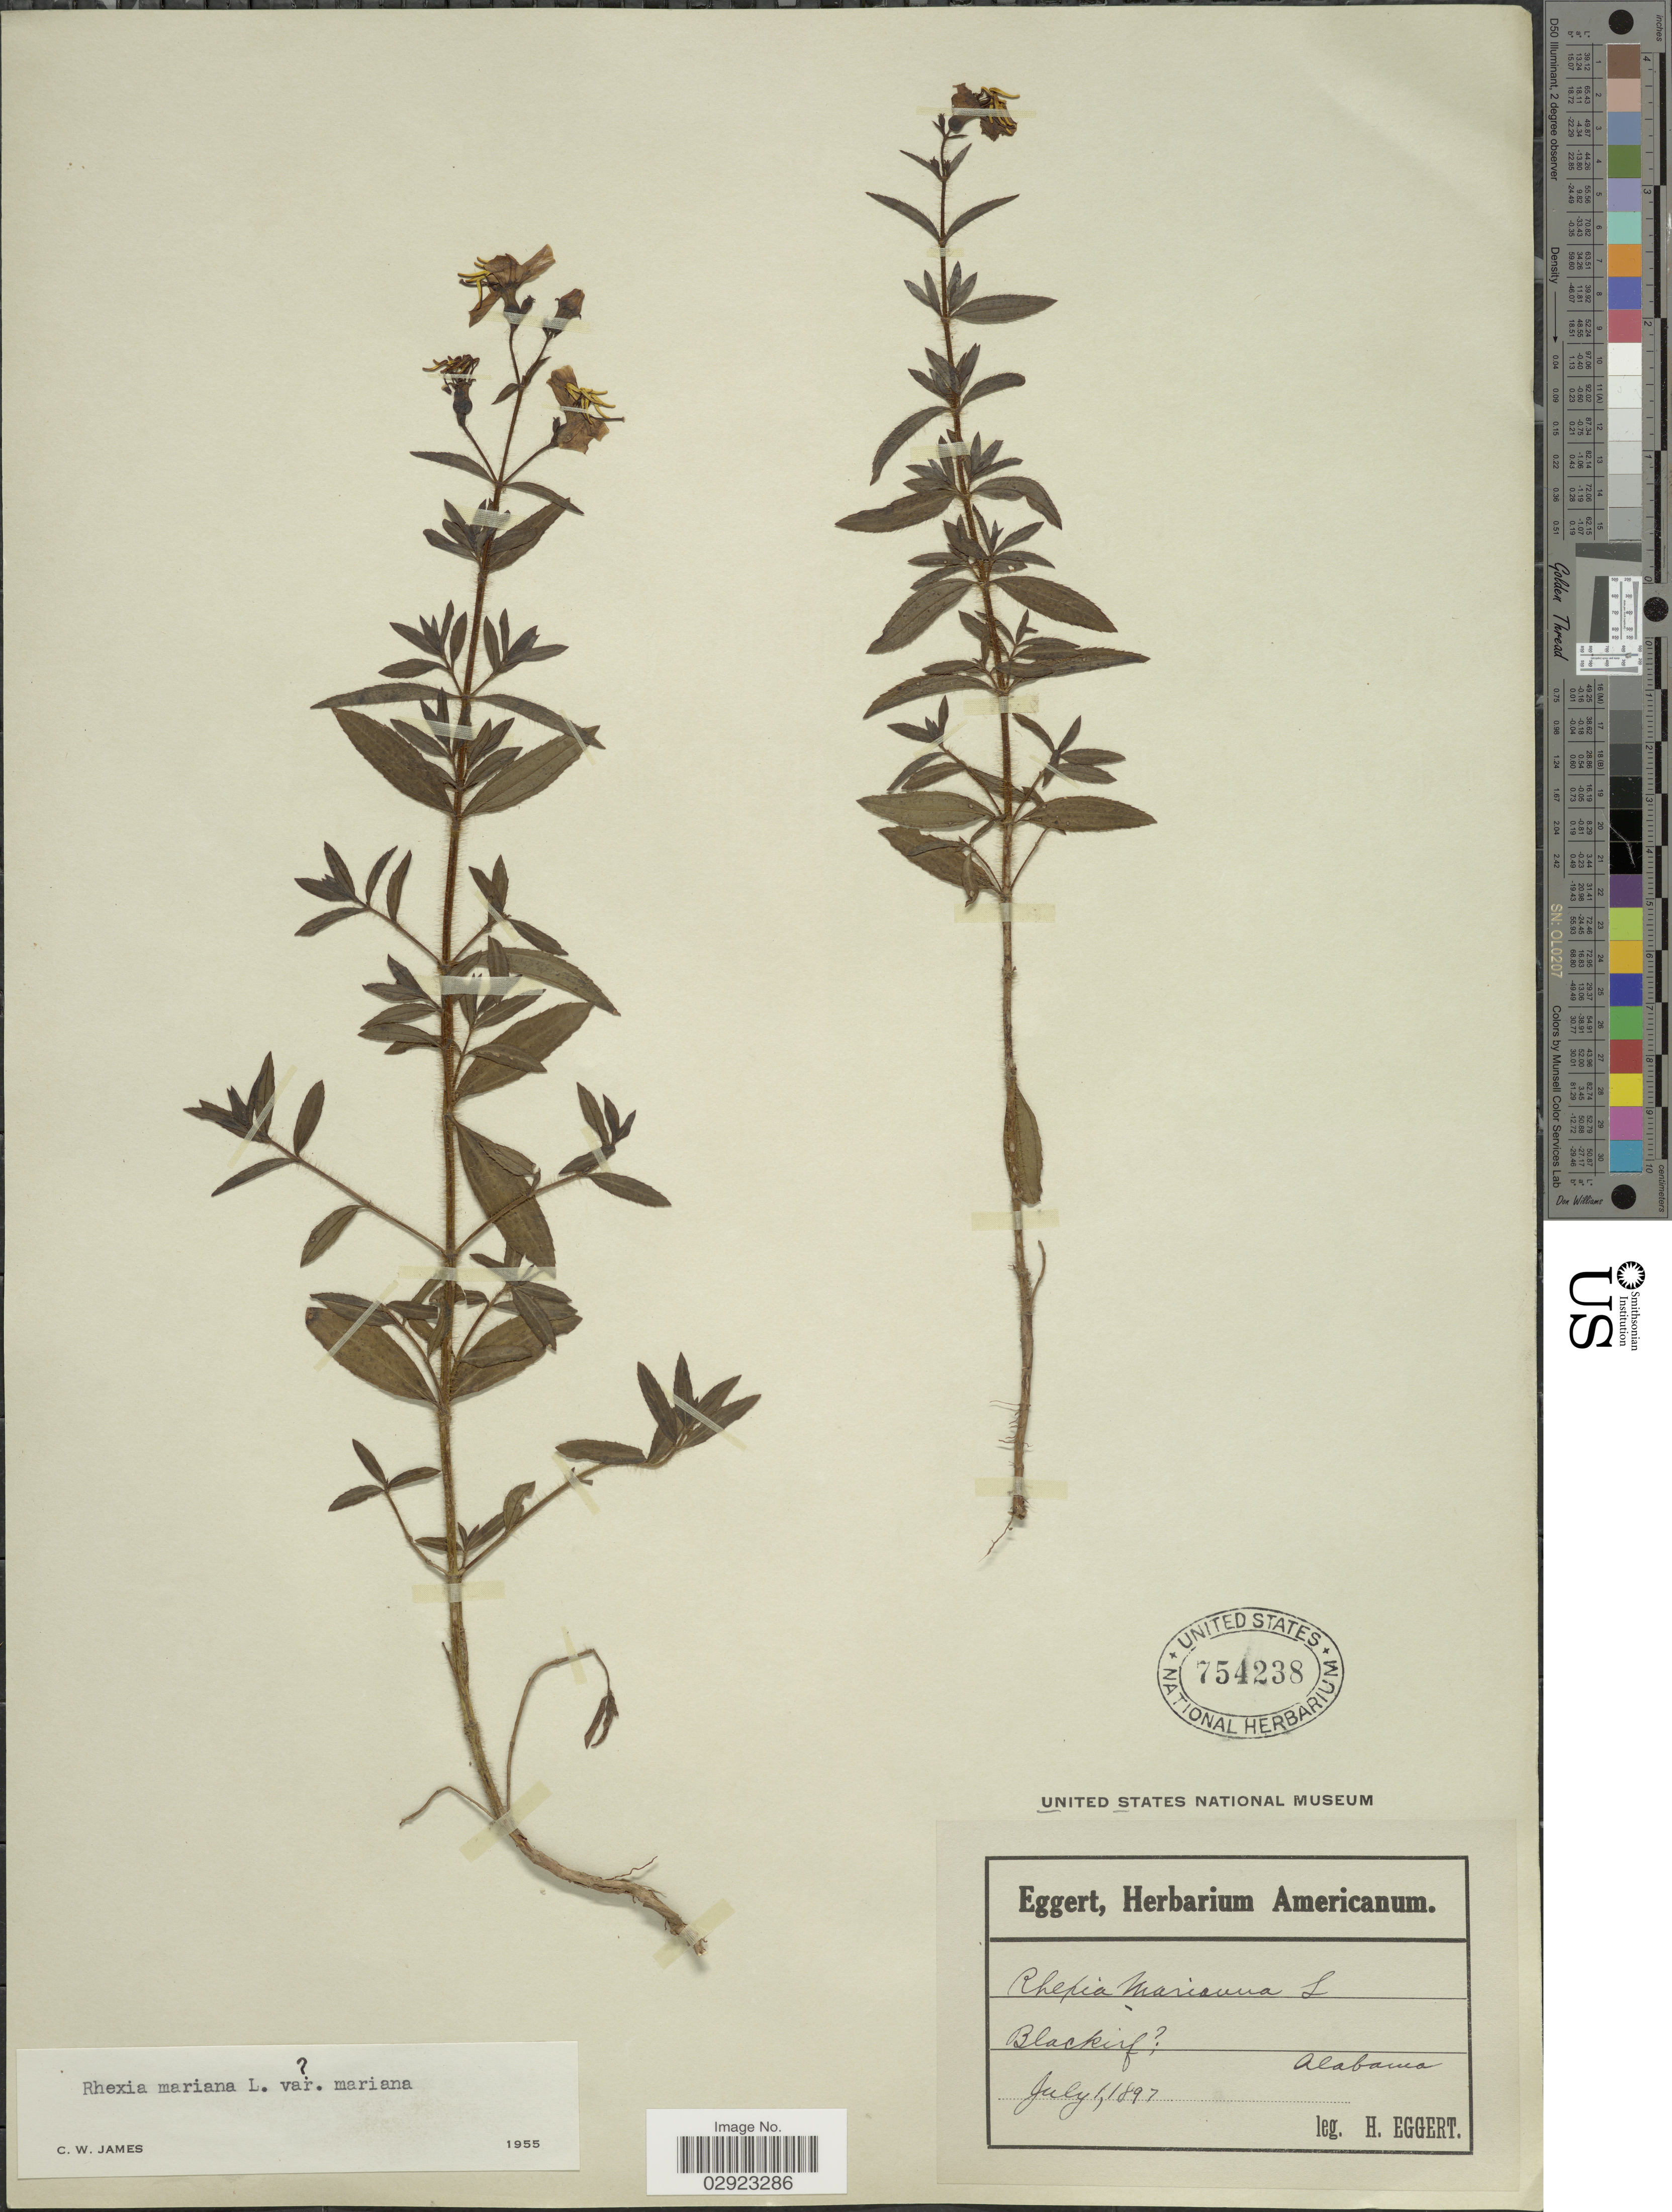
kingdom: Plantae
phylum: Tracheophyta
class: Magnoliopsida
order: Myrtales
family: Melastomataceae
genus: Rhexia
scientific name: Rhexia mariana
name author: L.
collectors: H. Eggert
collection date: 1897-07-01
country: United States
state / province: Alabama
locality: Blackirf [unsure placement]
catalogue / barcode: US 754238